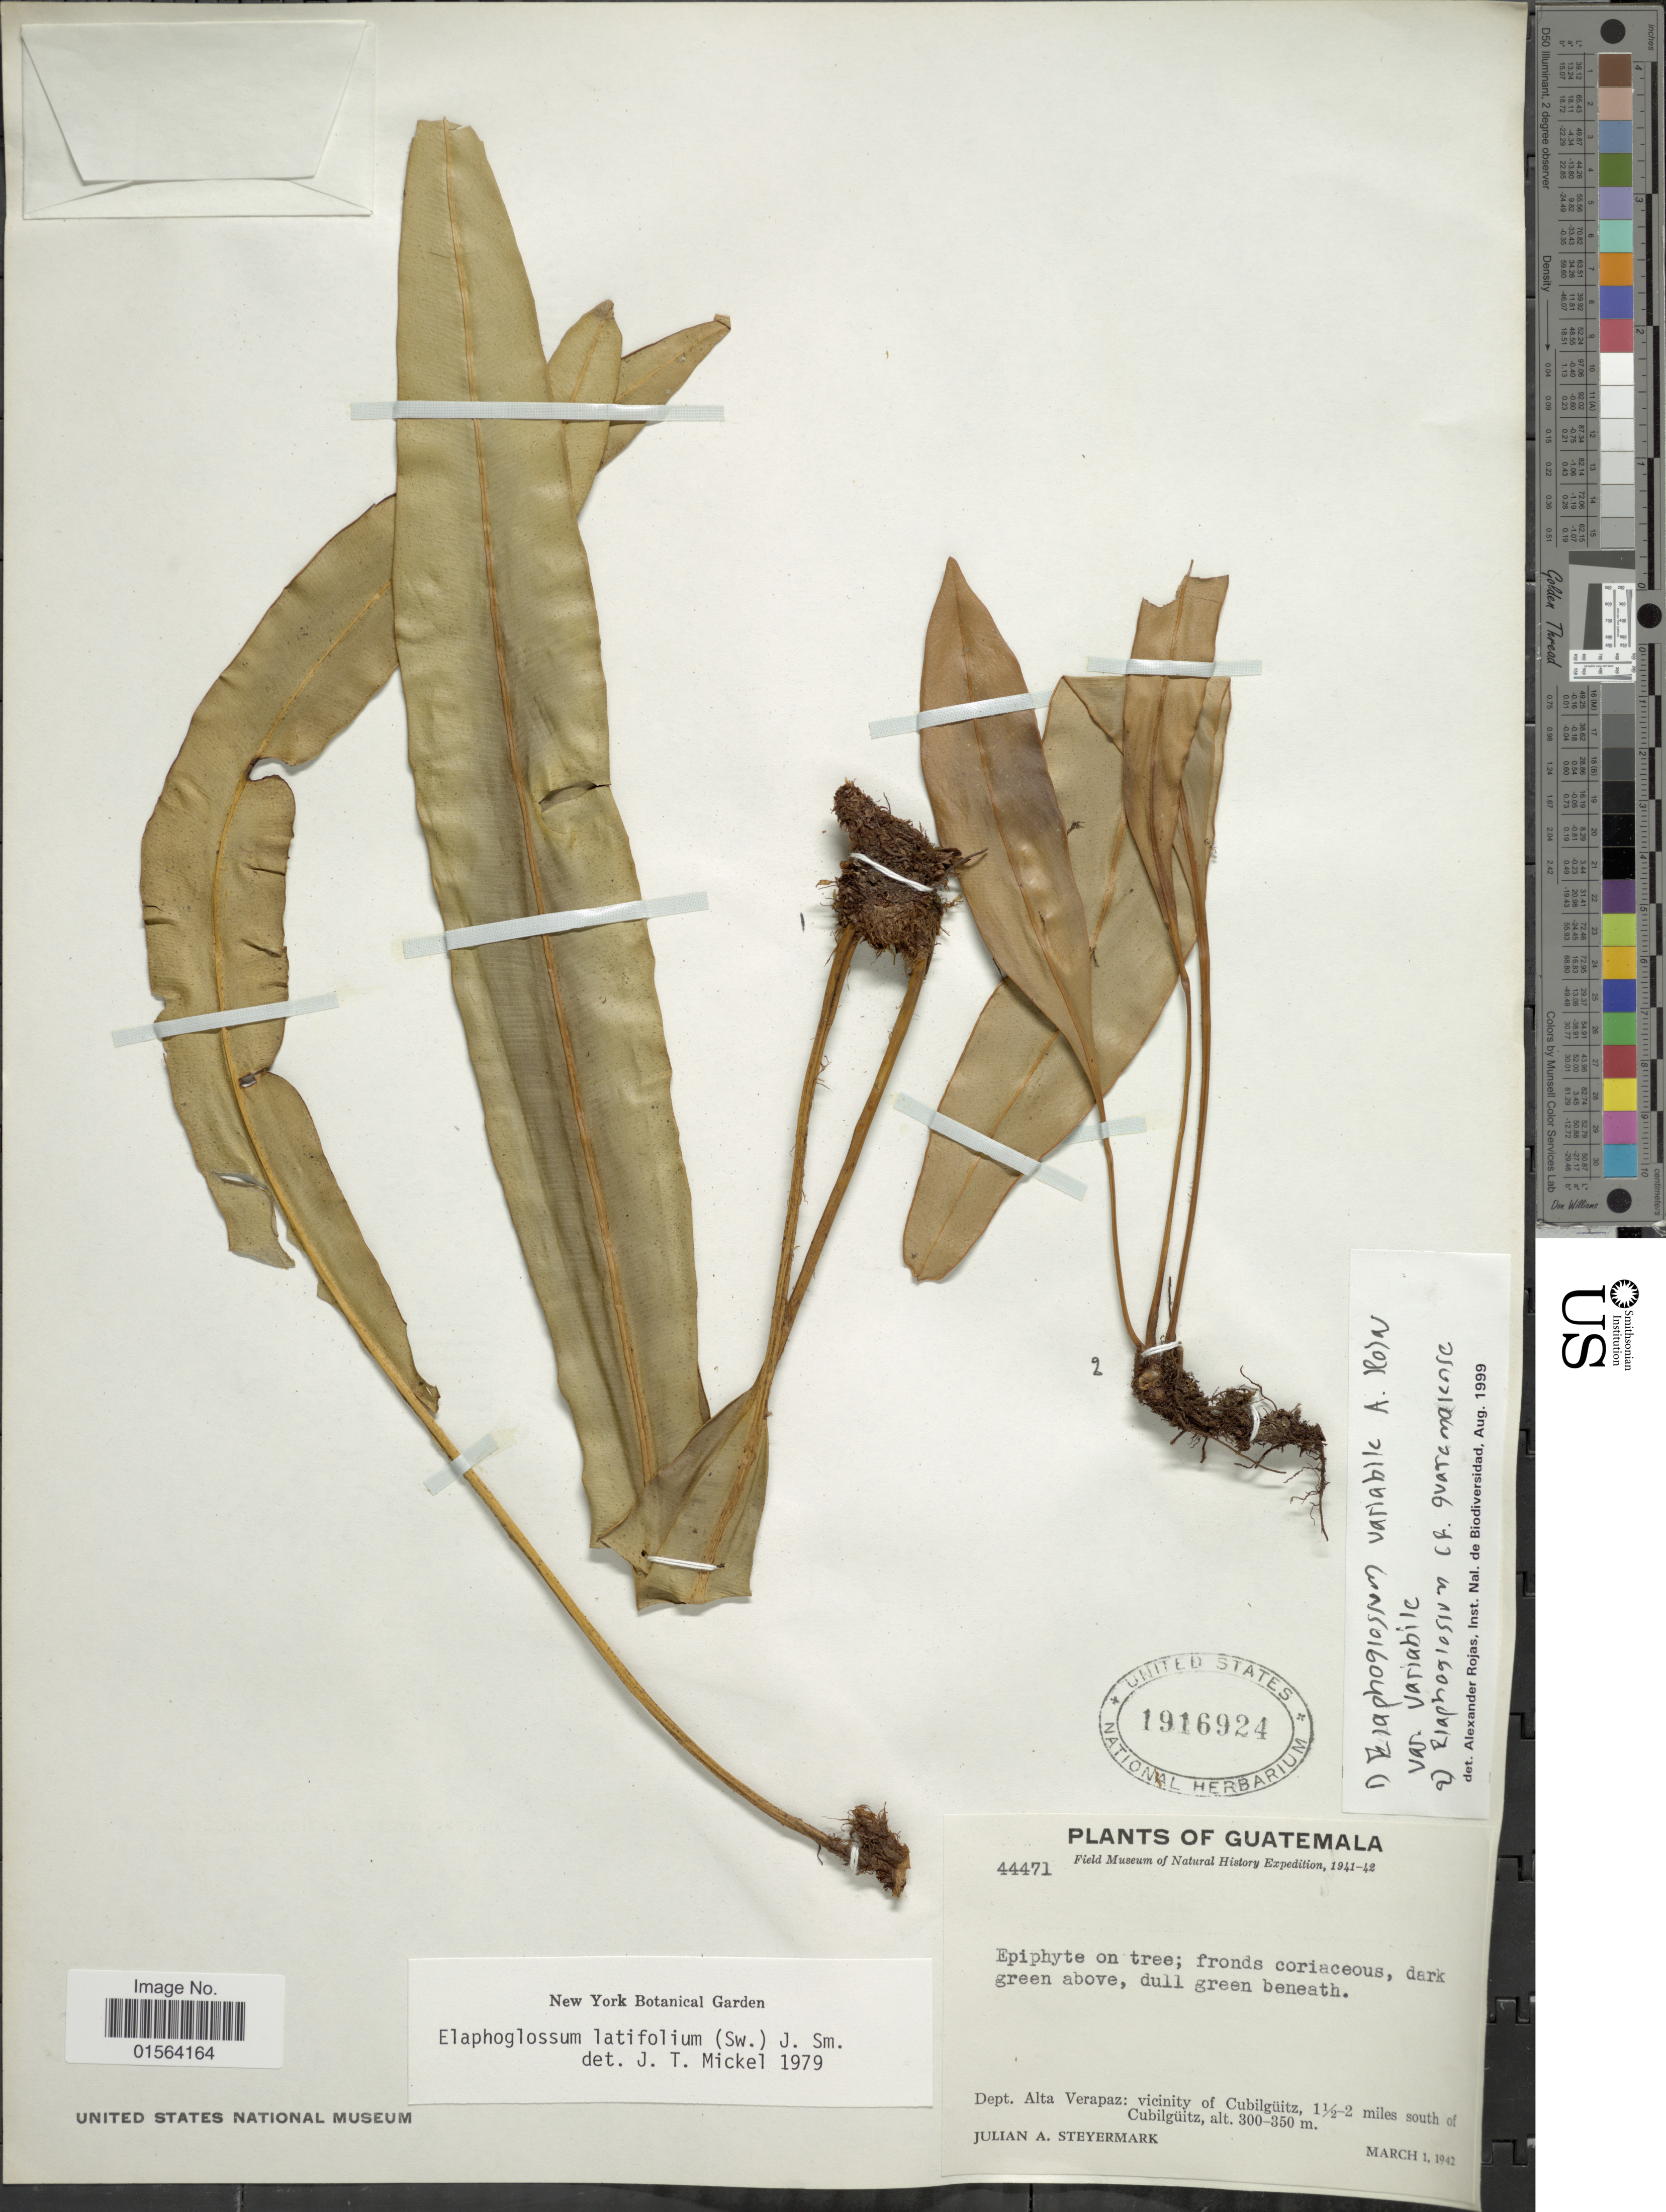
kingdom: Plantae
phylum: Tracheophyta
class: Polypodiopsida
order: Polypodiales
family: Dryopteridaceae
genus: Elaphoglossum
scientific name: Elaphoglossum latifolium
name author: (Sw.) J. Sm.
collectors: J. Steyermark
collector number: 44471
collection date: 1942-03-01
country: Guatemala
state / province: Alta Verapaz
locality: Dept. Alta Verapaz: vicinity of Cubilguitz, 1 1/2-2 miles south of Cubilguitz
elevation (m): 300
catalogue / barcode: US 1916924